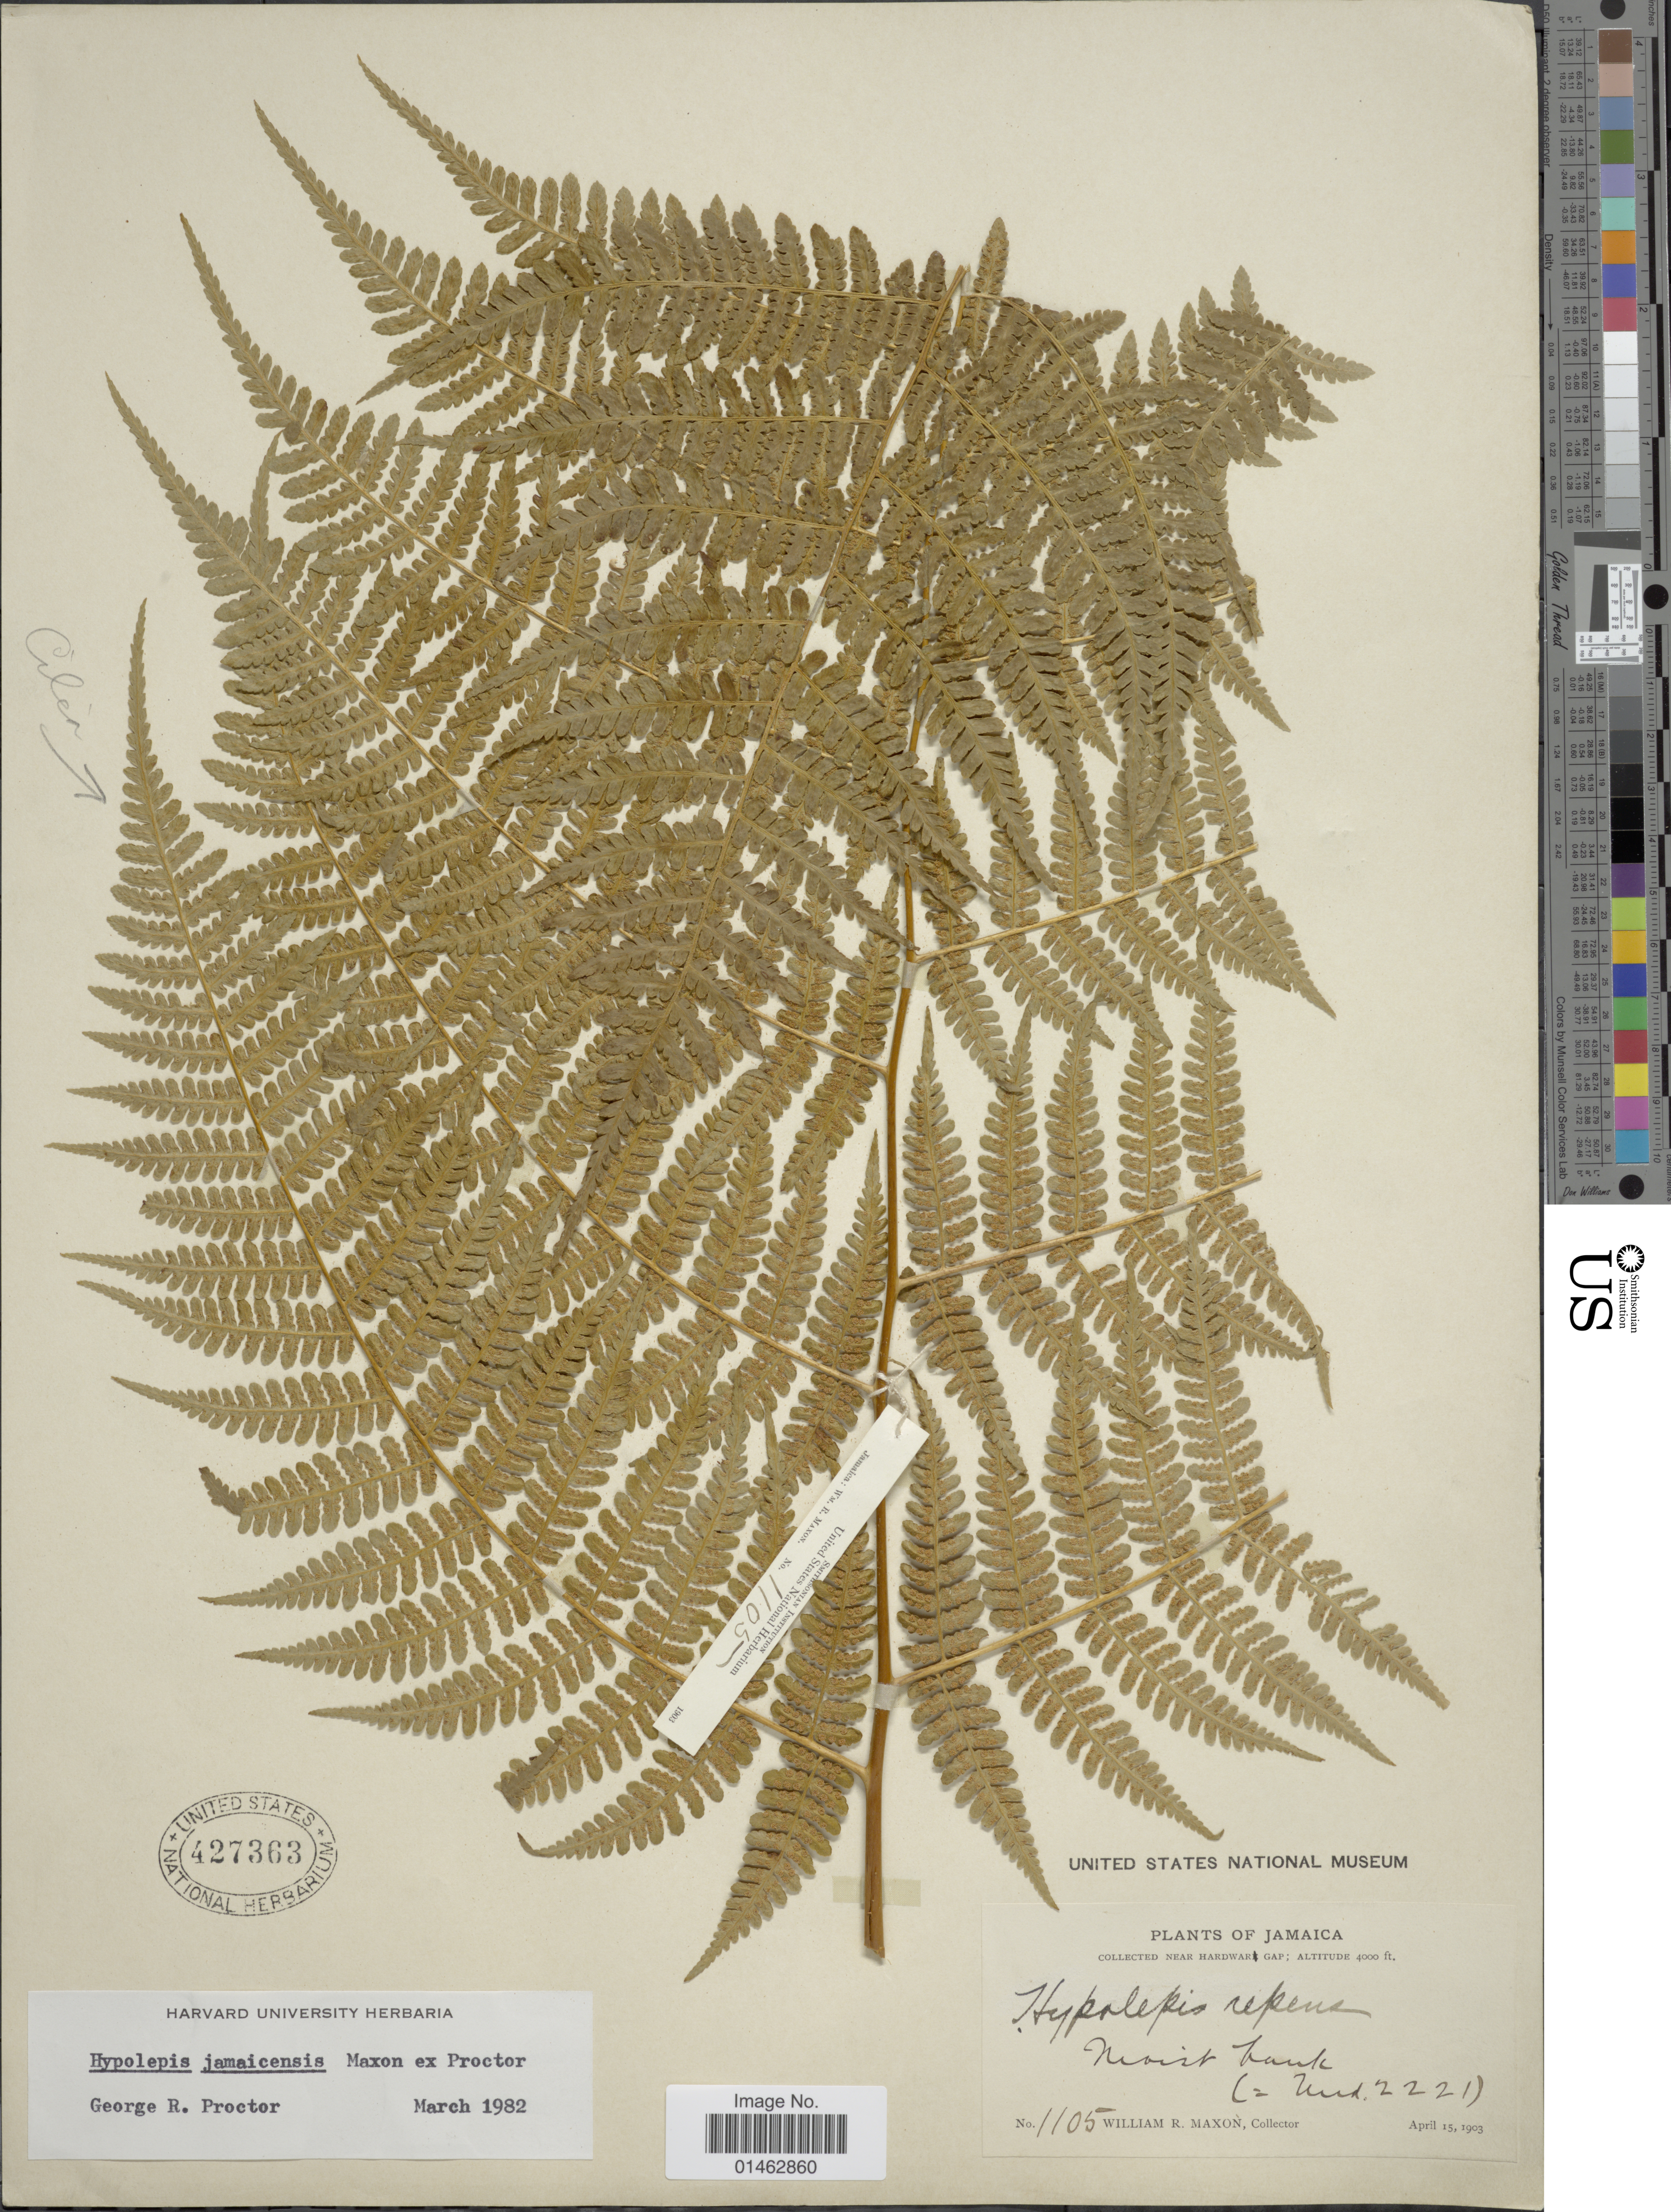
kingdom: Plantae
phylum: Tracheophyta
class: Polypodiopsida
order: Polypodiales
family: Dennstaedtiaceae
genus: Hypolepis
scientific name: Hypolepis jamaicensis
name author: Maxon ex Proctor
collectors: W. R. Maxon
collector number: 1105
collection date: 1903-04-15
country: Jamaica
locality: Near Hardwar Gap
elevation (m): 1219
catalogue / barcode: US 427363